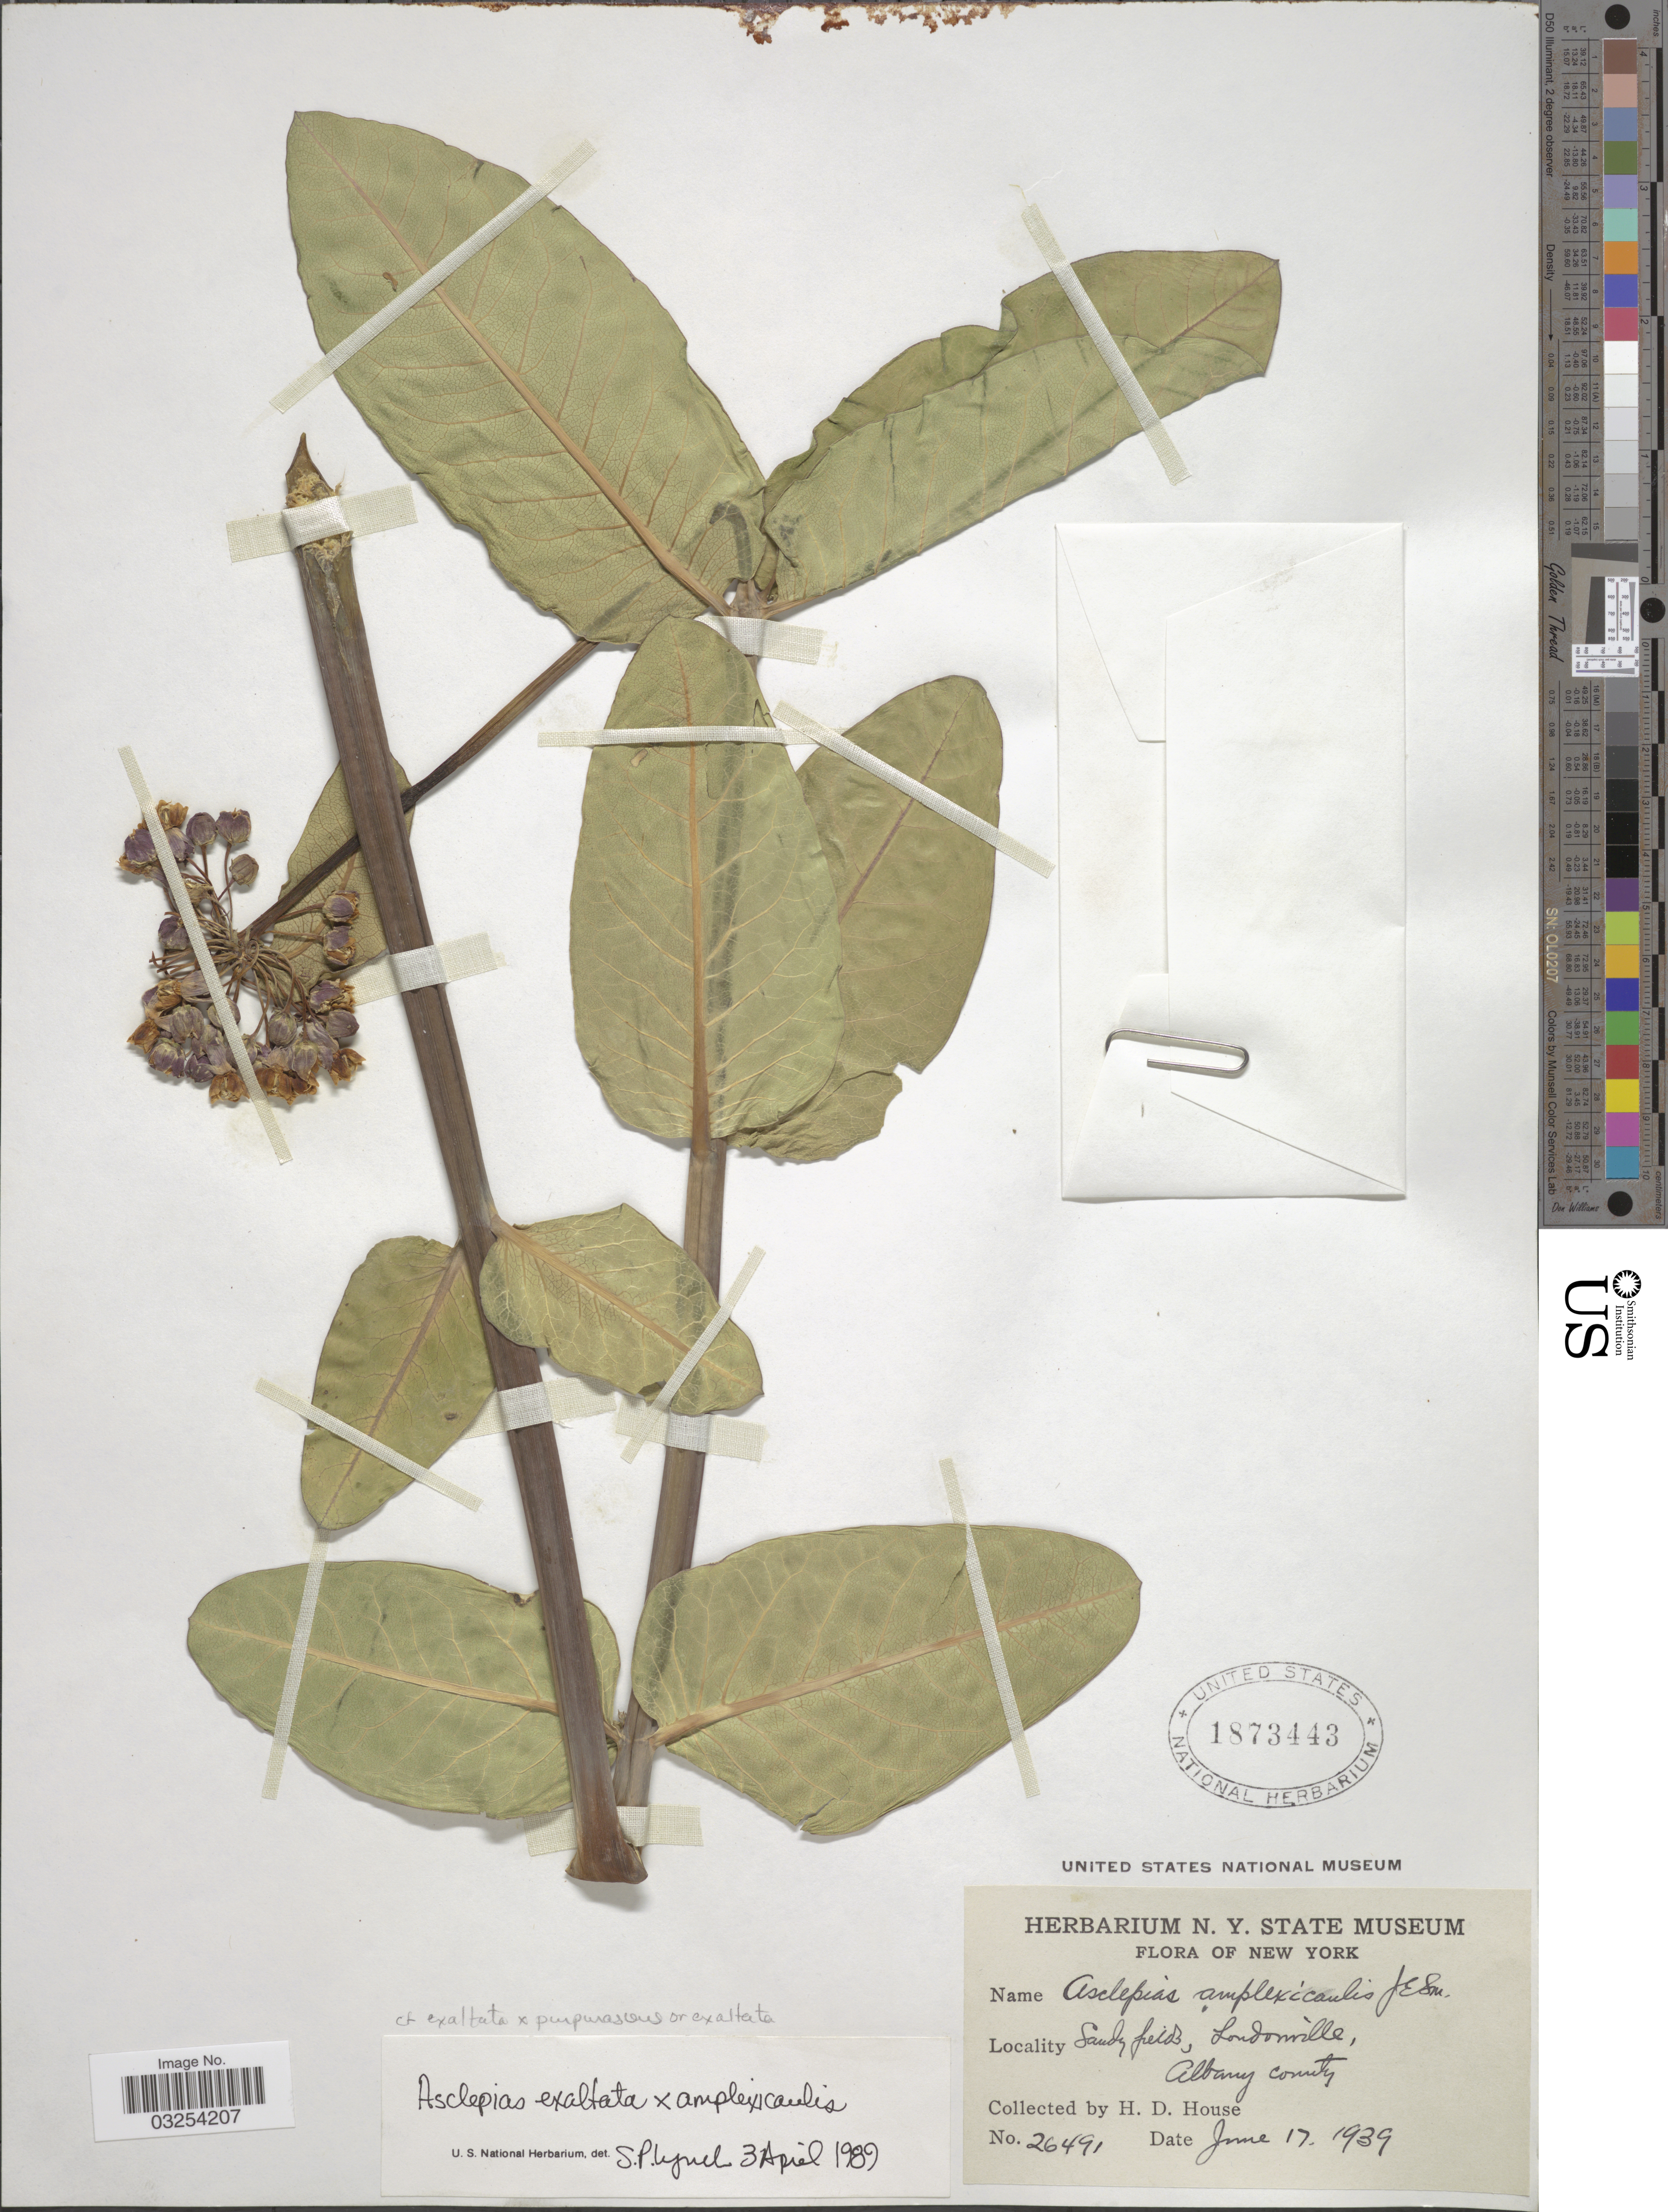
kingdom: Plantae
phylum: Tracheophyta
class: Magnoliopsida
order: Gentianales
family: Apocynaceae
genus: Asclepias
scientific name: Asclepias exaltata x A. purpurascens L.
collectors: H. D. House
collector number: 26491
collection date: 1939-06-17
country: United States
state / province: New York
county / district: Albany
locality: Londonville, Albany County.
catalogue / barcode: US 1873443